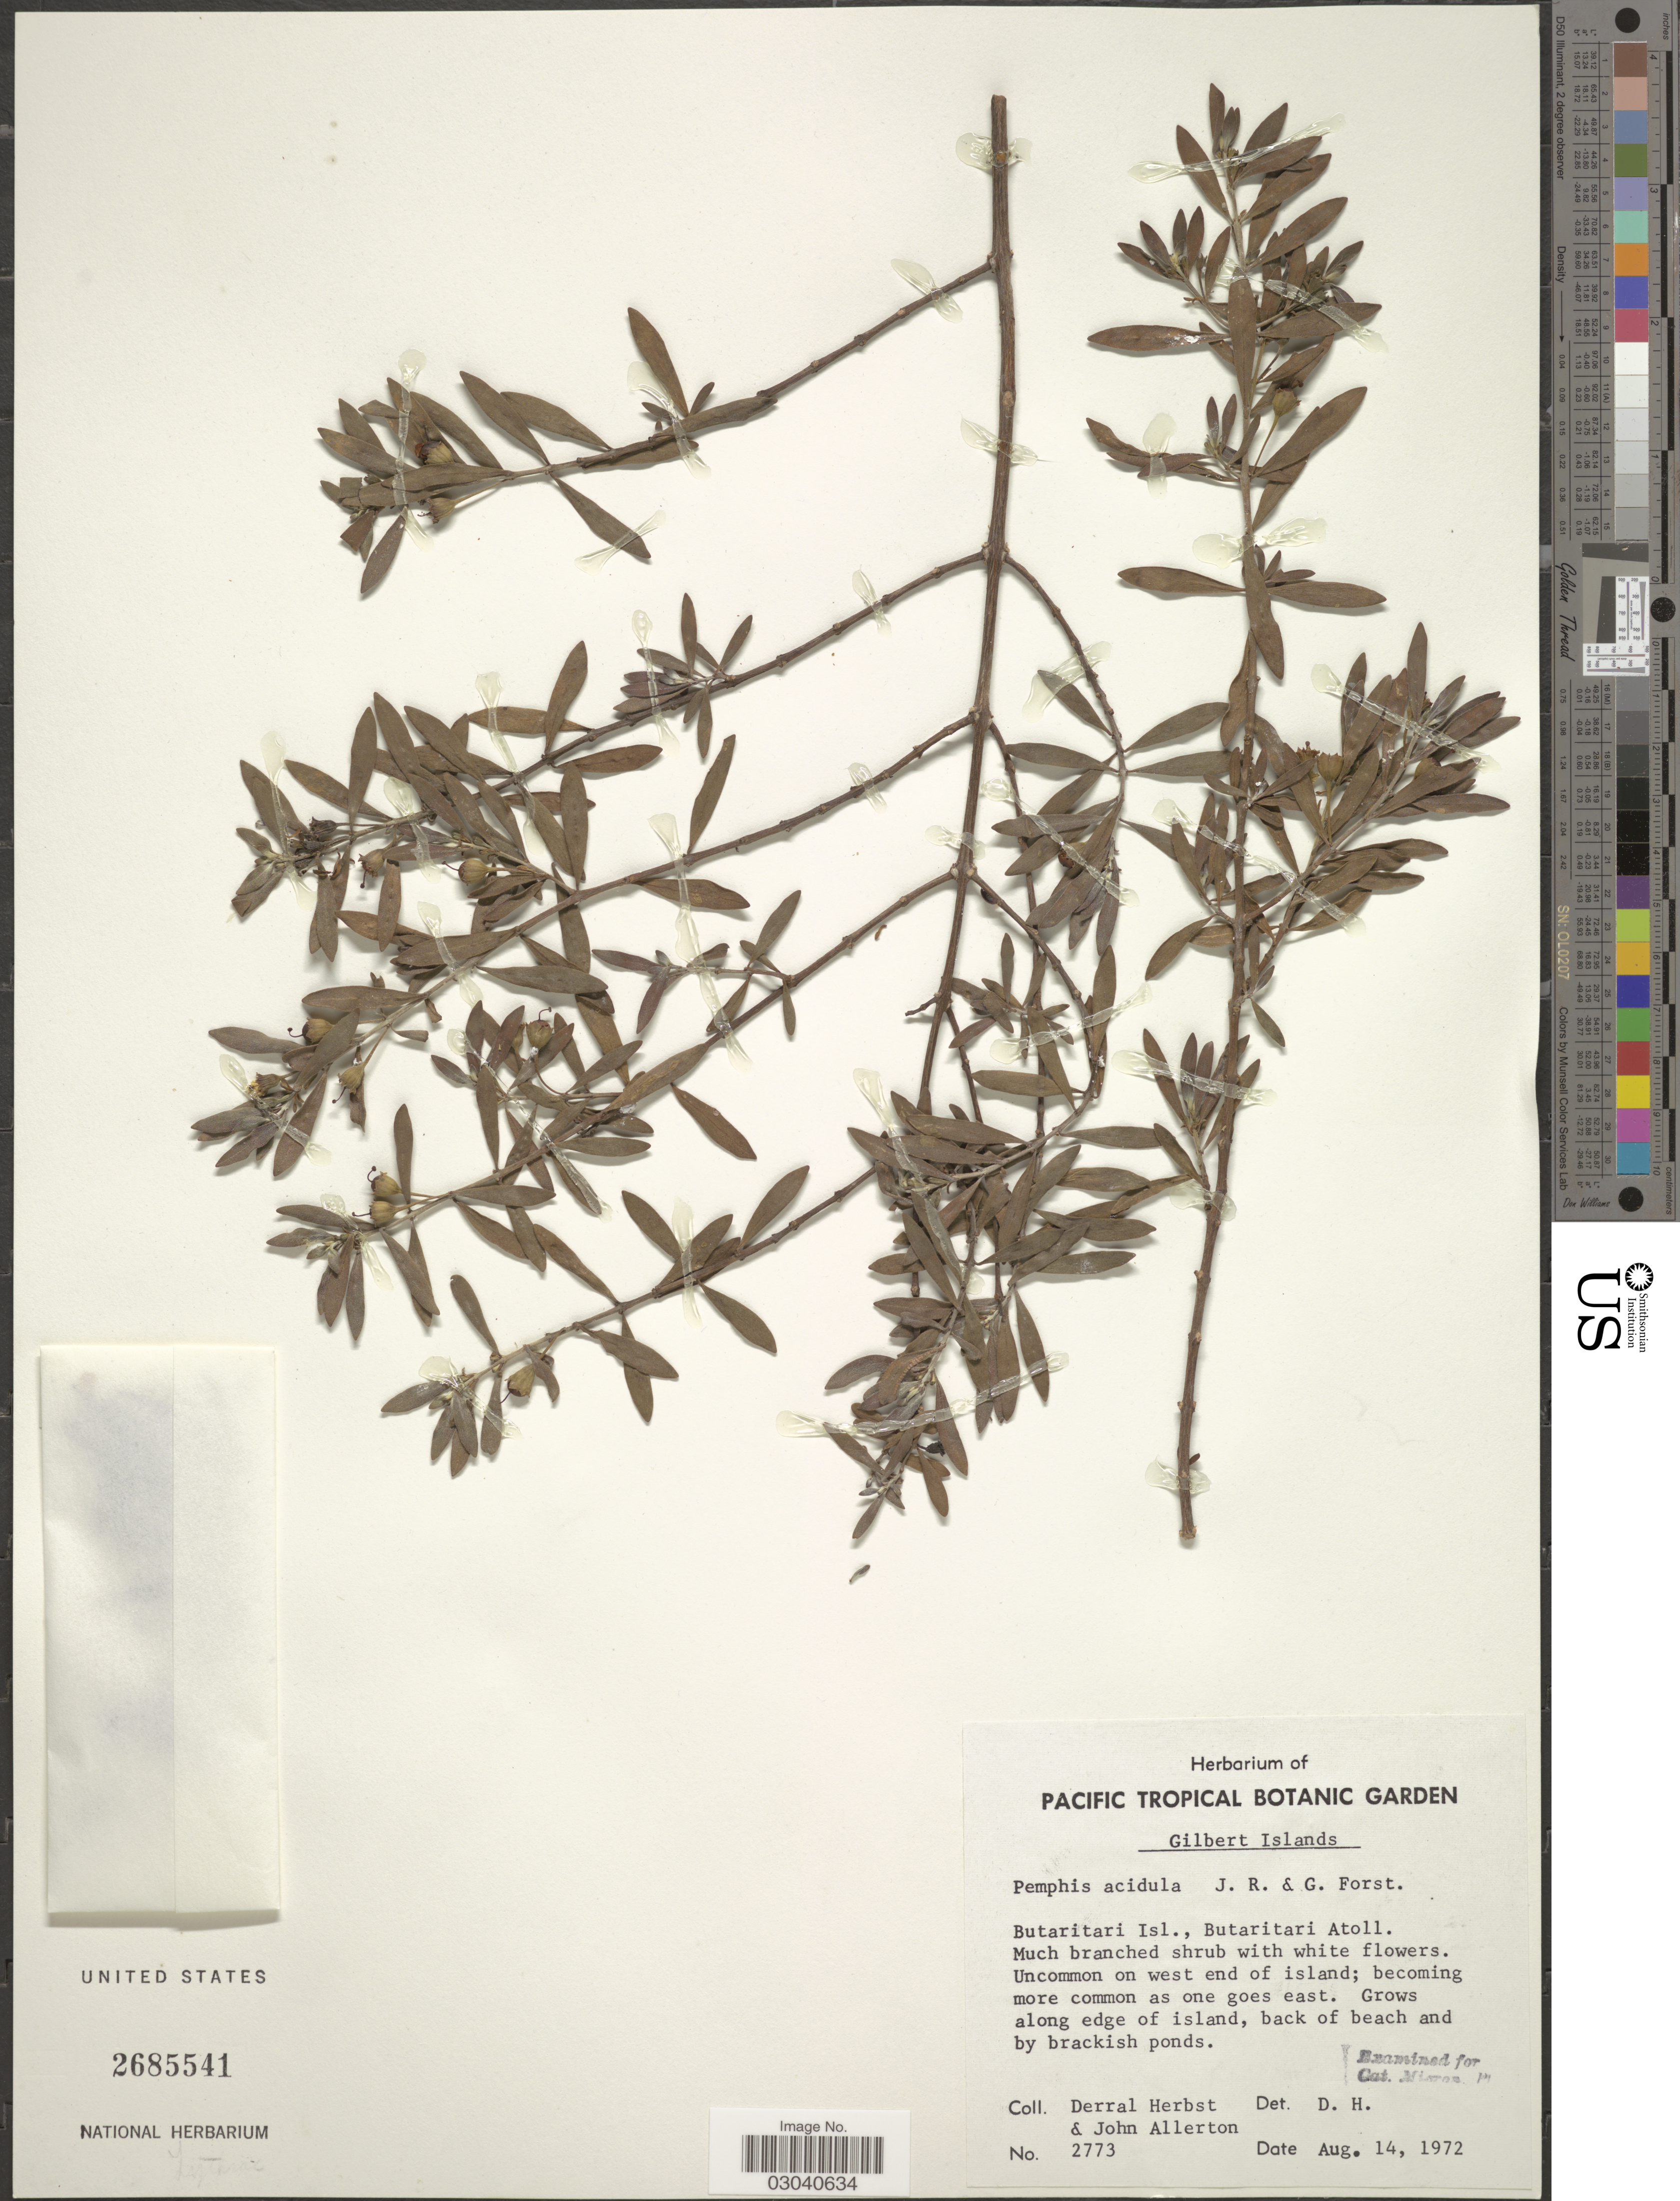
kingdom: Plantae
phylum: Tracheophyta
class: Magnoliopsida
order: Myrtales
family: Lythraceae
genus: Pemphis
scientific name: Pemphis acidula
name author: J.R. Forst. & G. Forst.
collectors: D. R. Herbst & J. Allerton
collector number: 2773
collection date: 1972-08-14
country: Kiribati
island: Butaritari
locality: Gilbert Islands. Butaritari Isl., Butaritari Atoll.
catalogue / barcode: US 2685541